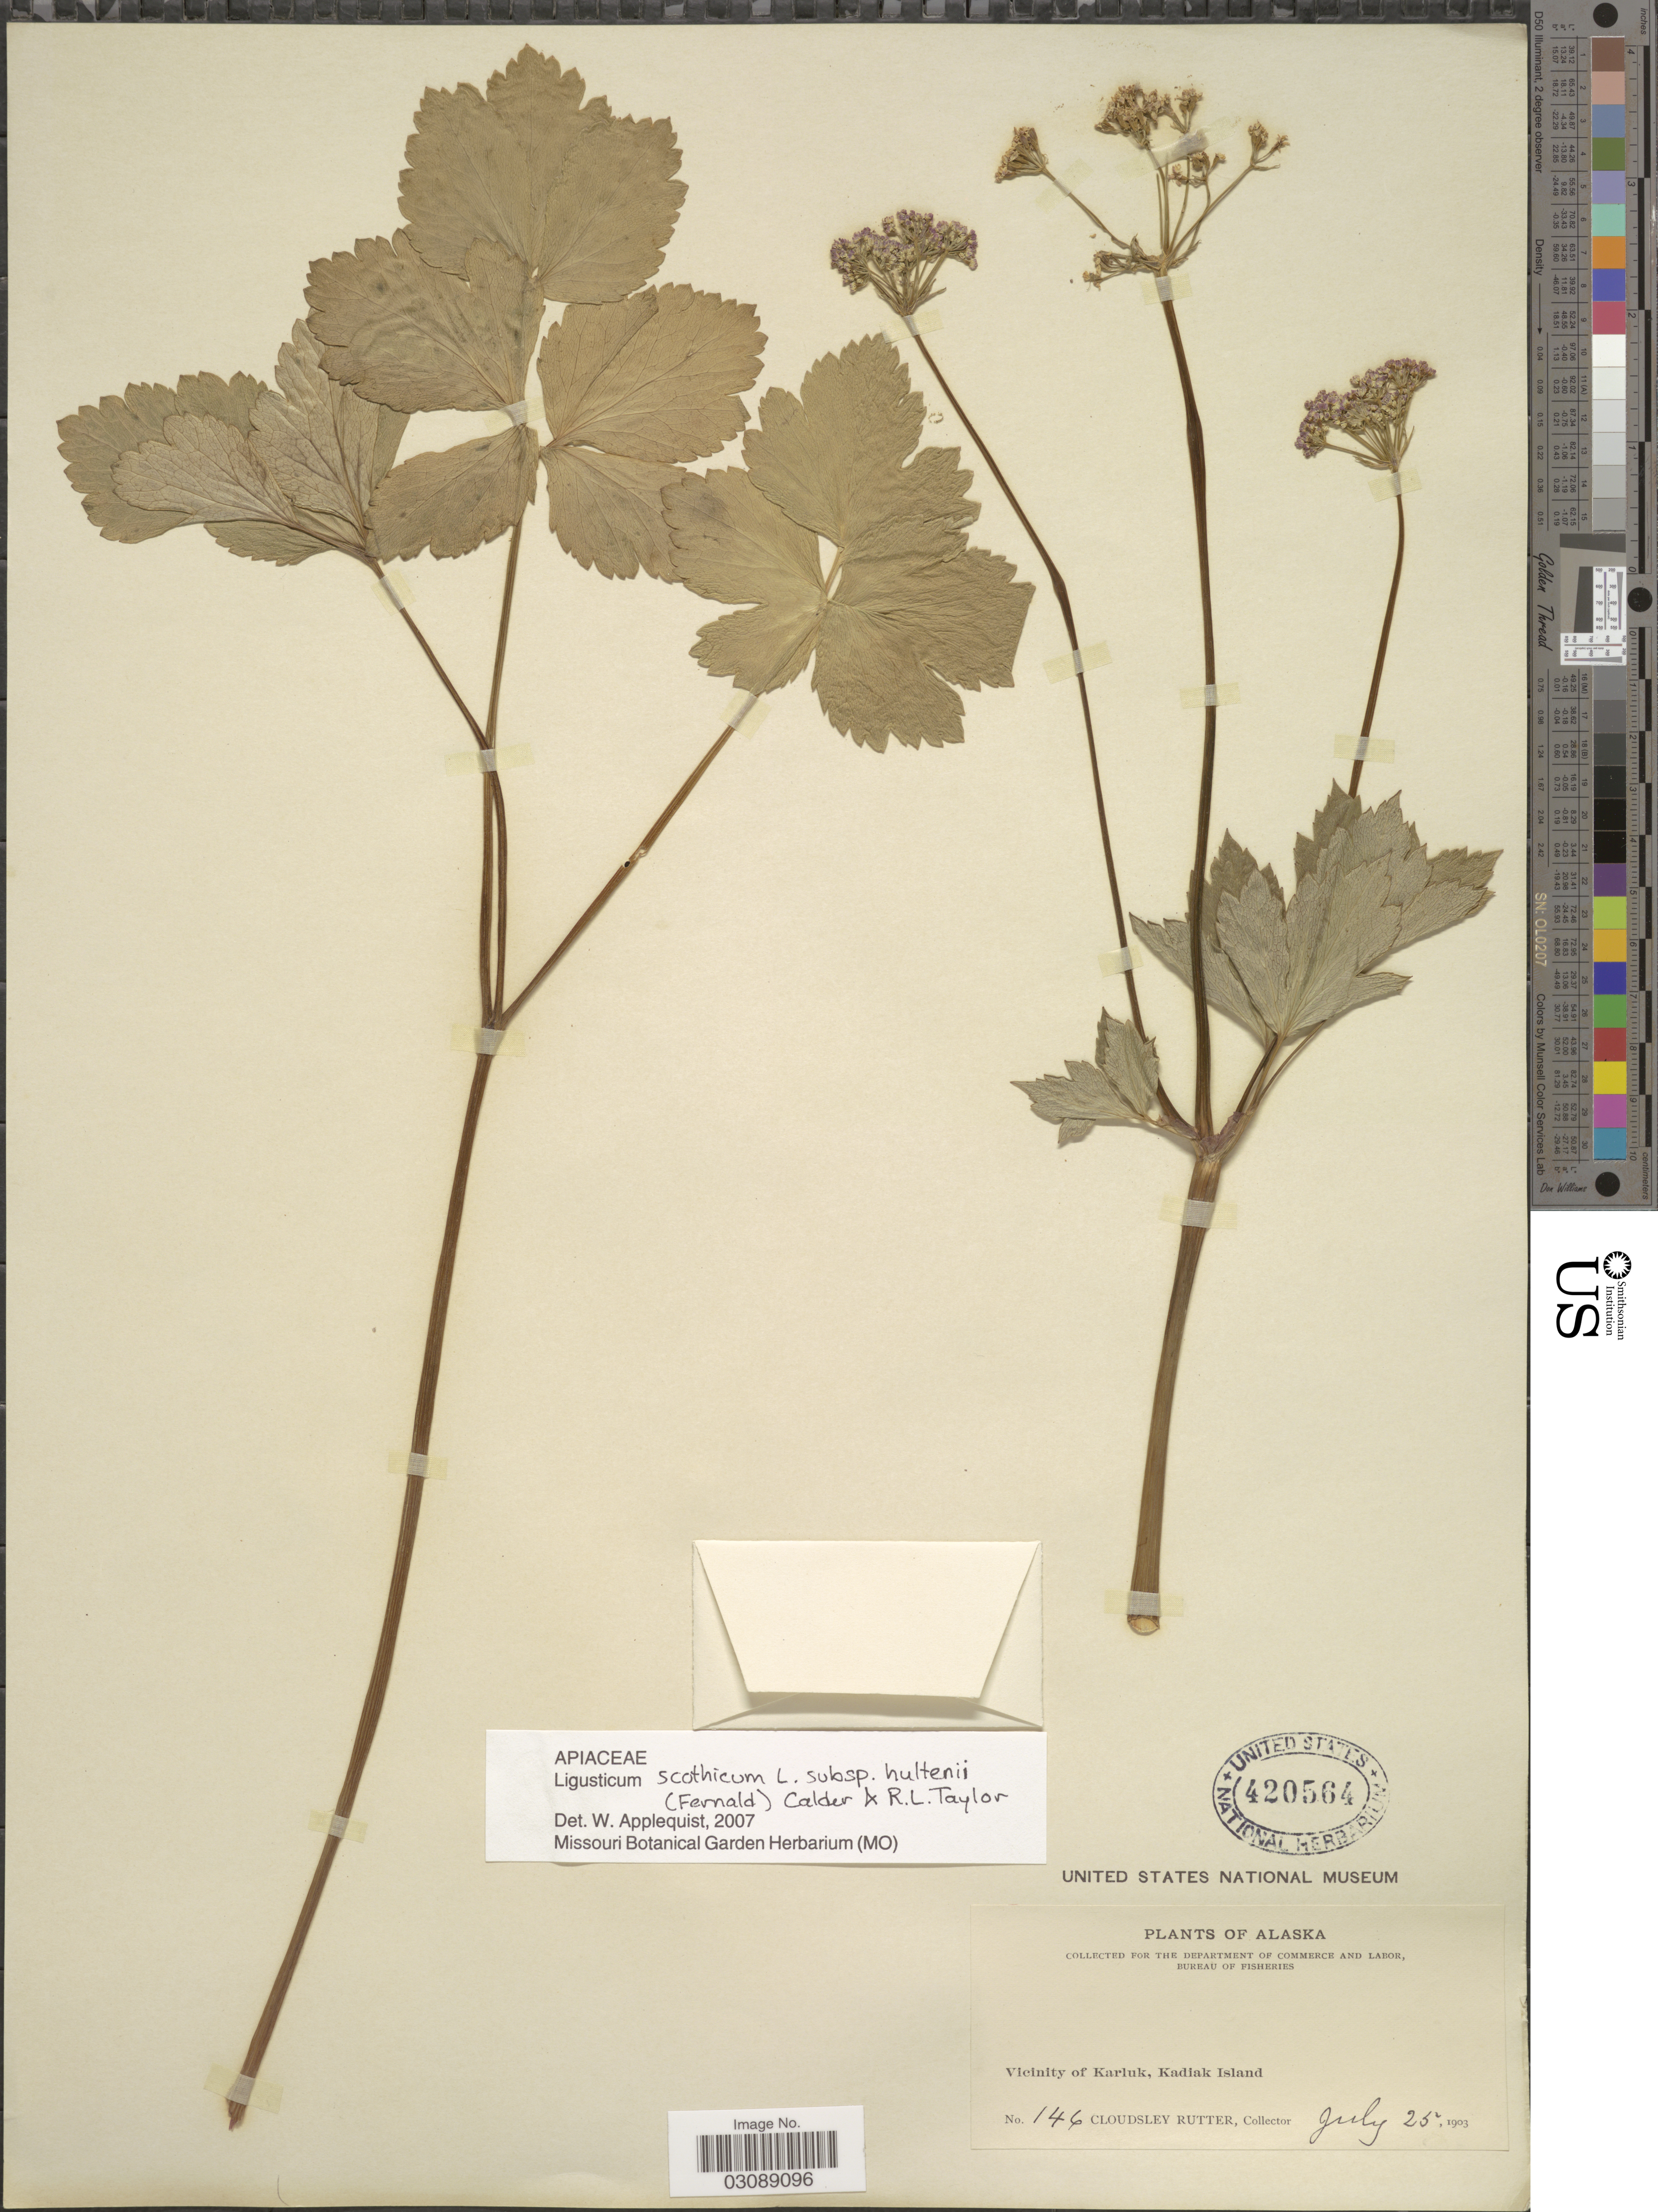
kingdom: Plantae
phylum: Tracheophyta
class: Magnoliopsida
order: Apiales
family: Apiaceae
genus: Ligusticum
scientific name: Ligusticum scoticum subsp. hultenii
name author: (Fernald) Calder & Roy L. Taylor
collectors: C. Rutter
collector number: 146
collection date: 1903-07-25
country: United States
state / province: Alaska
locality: Vicinity of Karluk, Kadiak Island.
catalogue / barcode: US 420564